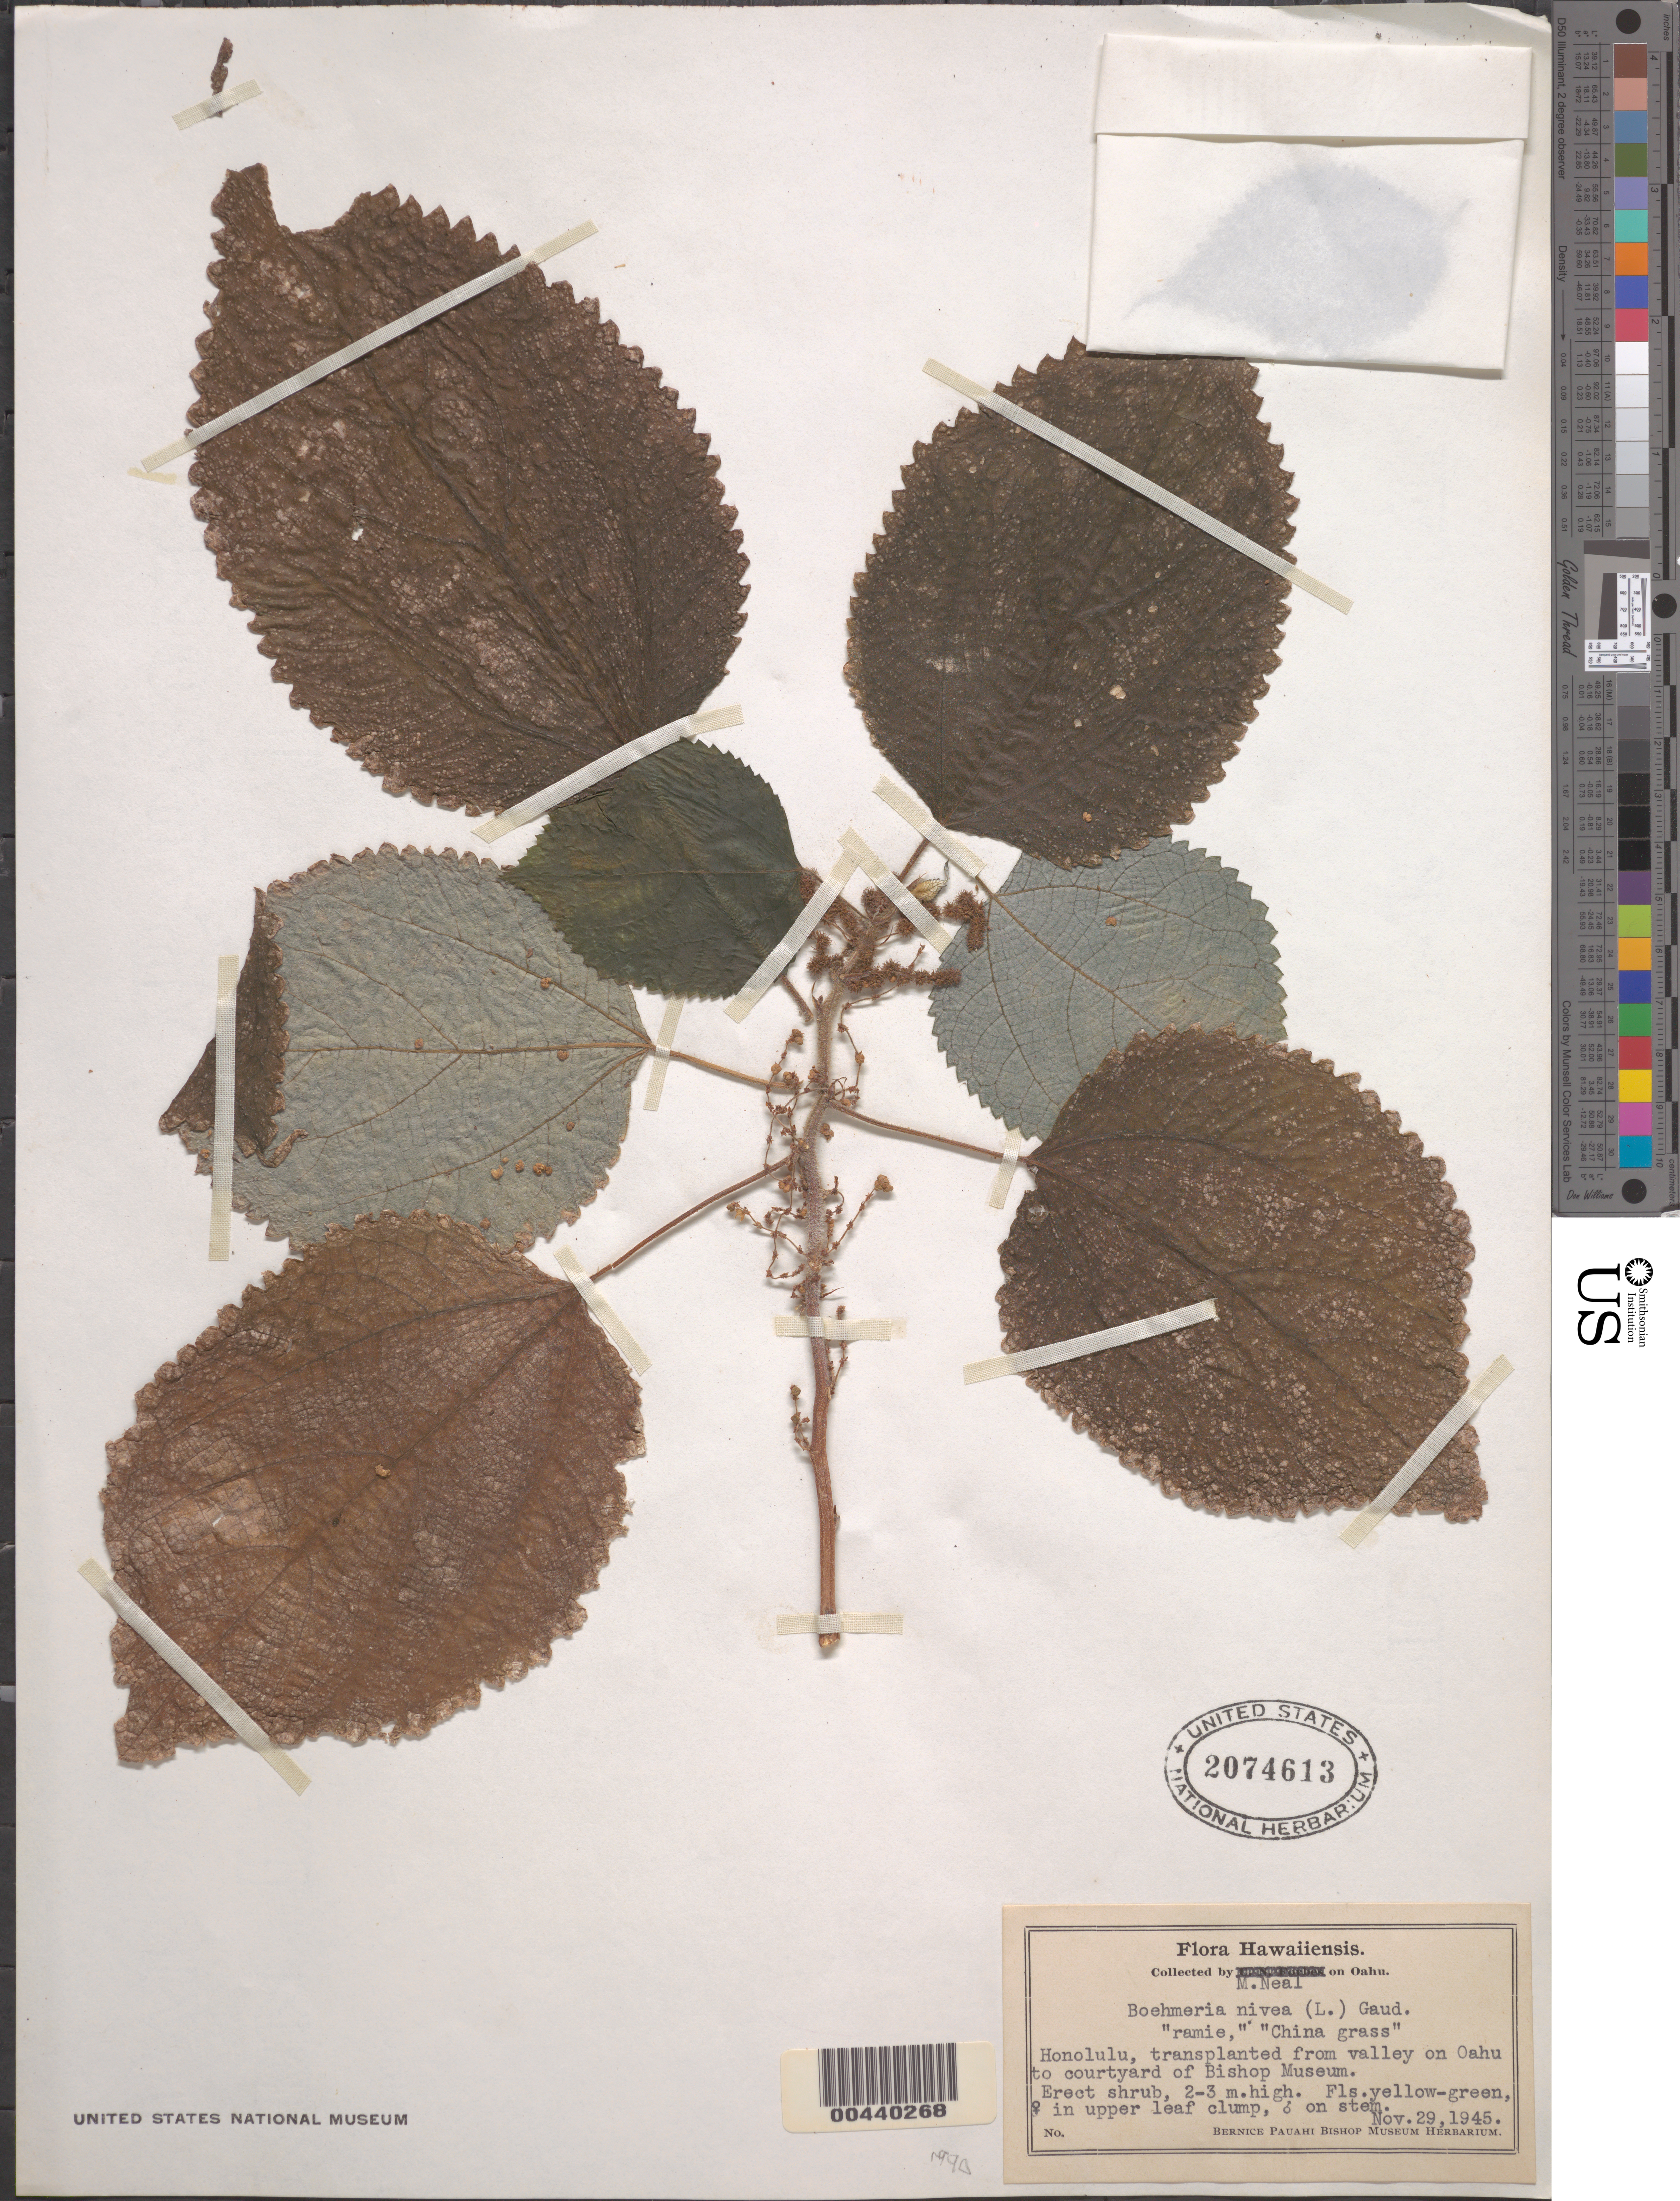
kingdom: Plantae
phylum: Tracheophyta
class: Magnoliopsida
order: Rosales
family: Urticaceae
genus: Boehmeria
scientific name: Boehmeria nivea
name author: (L.) Gaudich.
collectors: W. Ning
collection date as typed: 29 Nov 1945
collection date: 1945-11-29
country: United States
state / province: Hawaii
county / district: Honolulu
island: Oahu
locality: Honolulu, transplanted from valley on Oahu to courtyard of Bishop Museum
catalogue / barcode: US 2074613